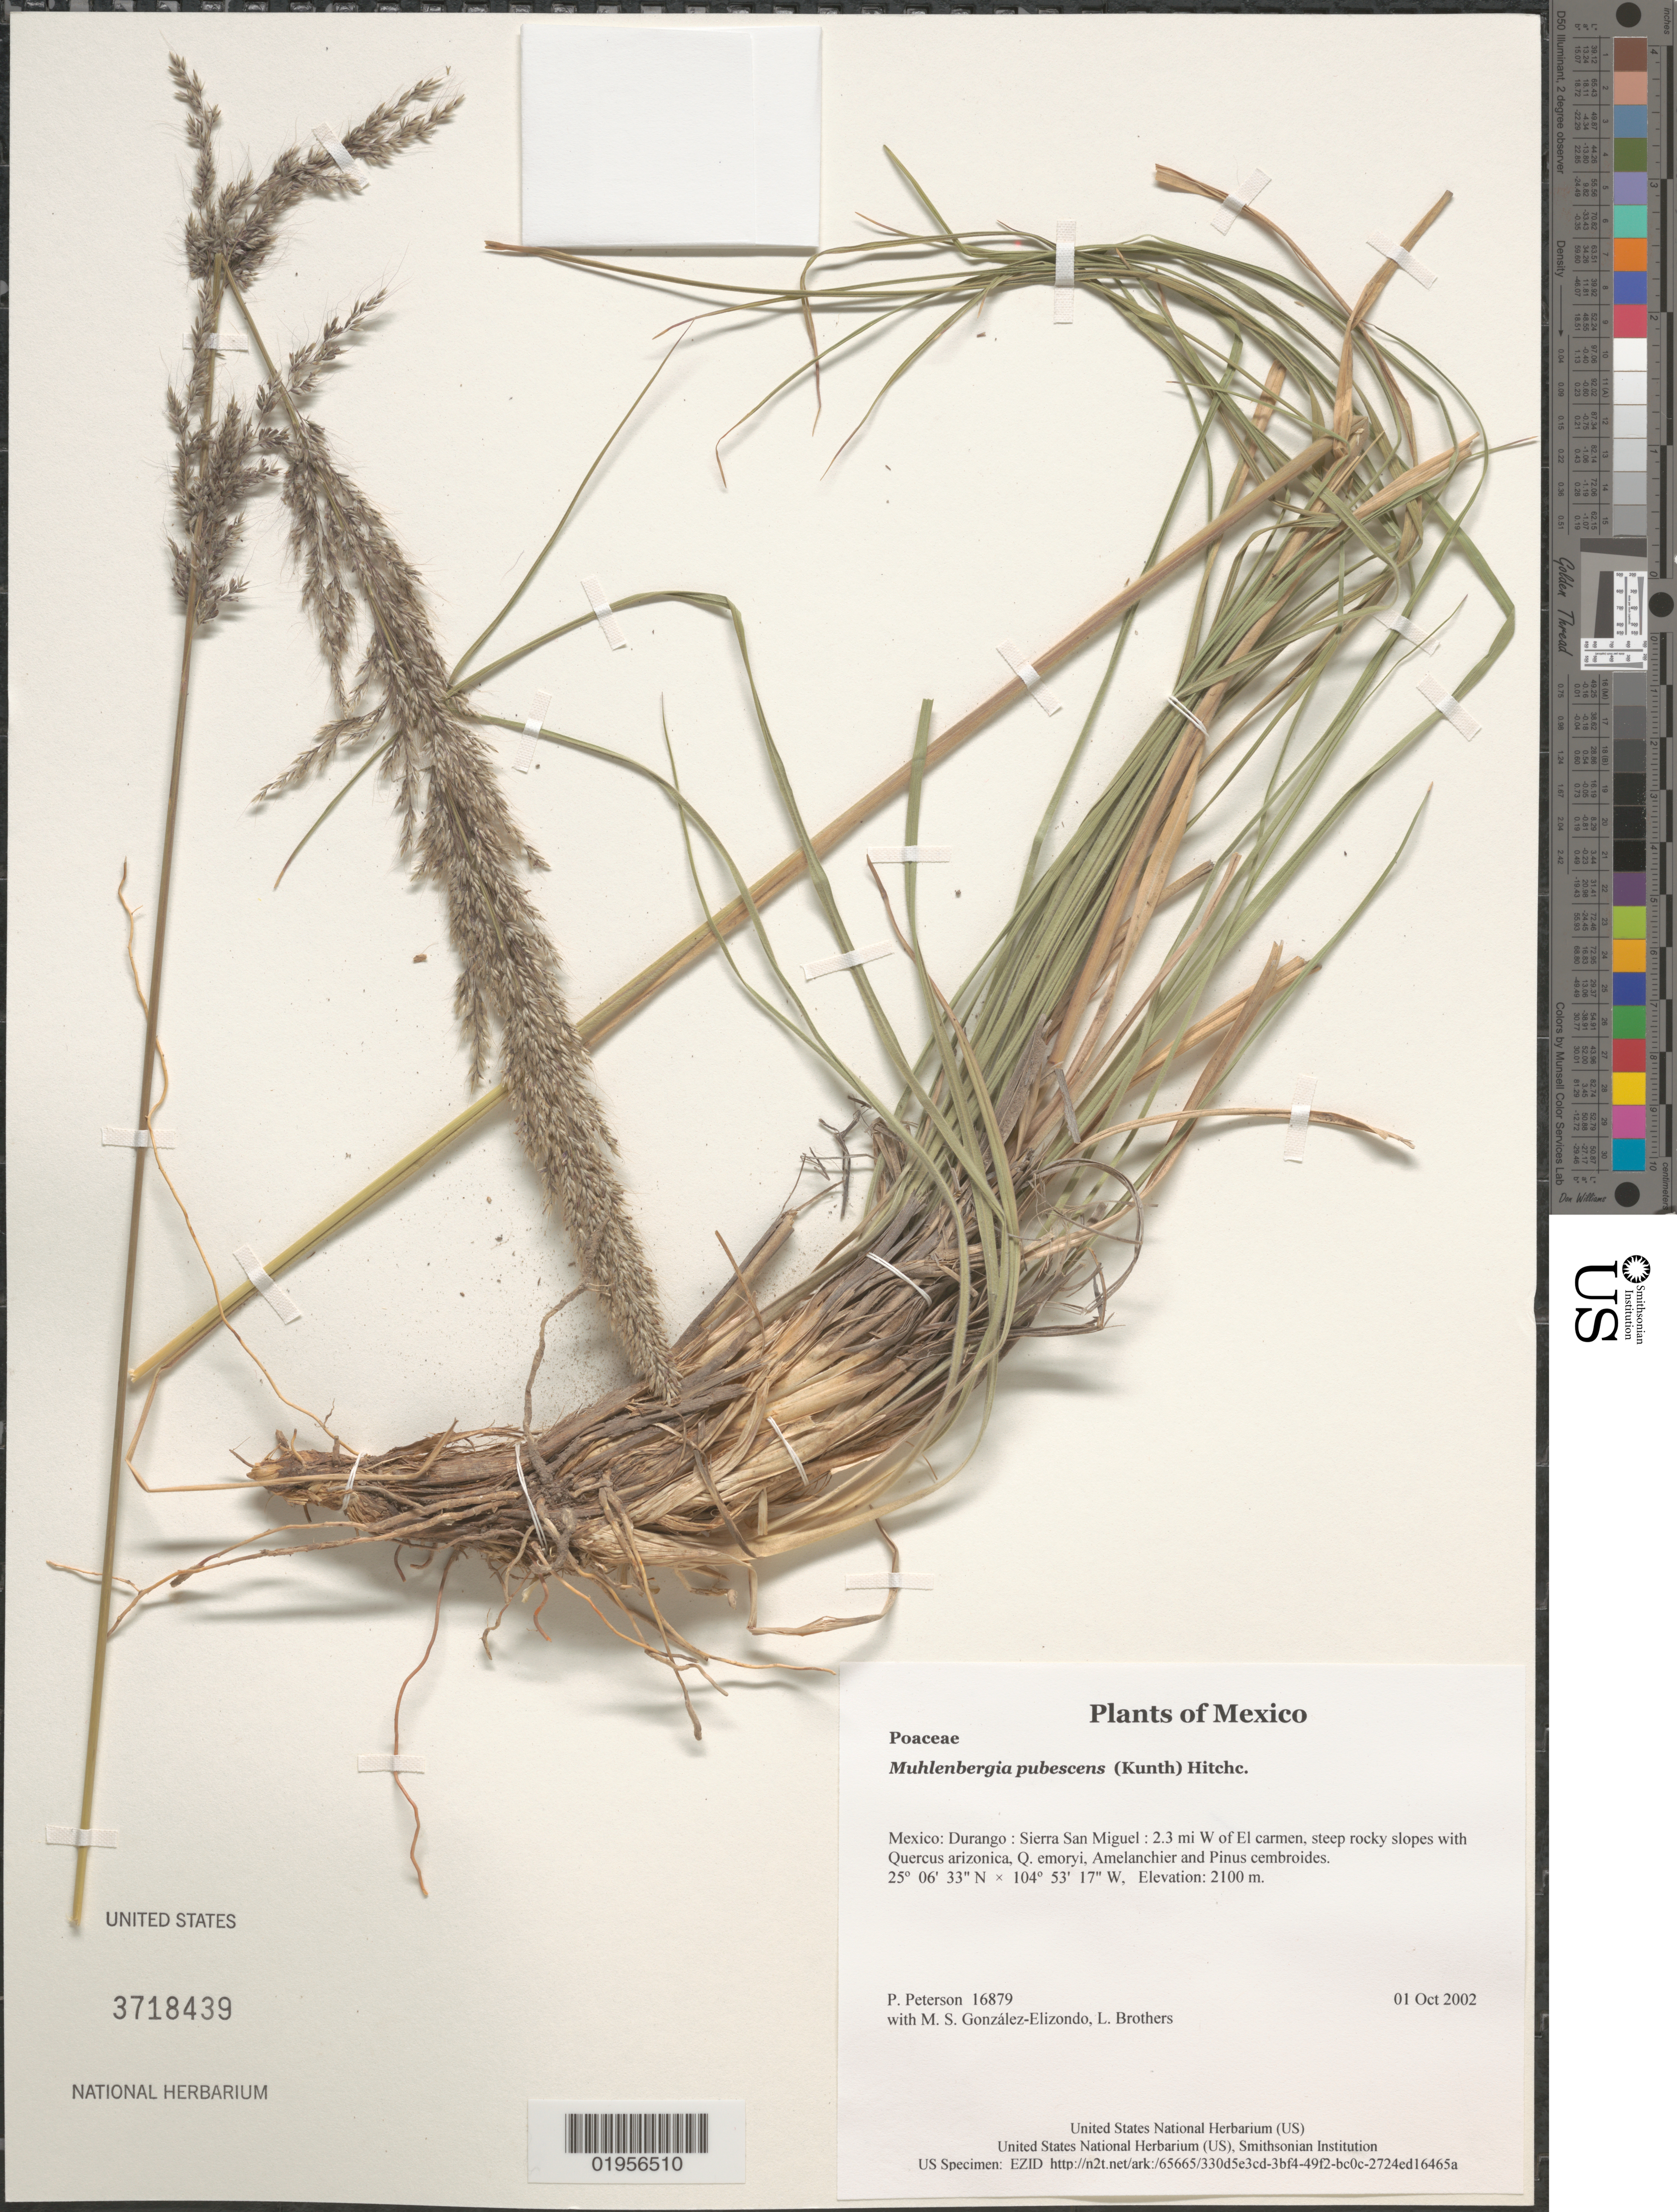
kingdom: Plantae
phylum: Tracheophyta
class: Liliopsida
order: Poales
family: Poaceae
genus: Muhlenbergia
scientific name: Muhlenbergia pubescens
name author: (Kunth) Hitchc.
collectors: P. M. Peterson, M. S. González-Elizondo & L. E. Brothers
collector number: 16879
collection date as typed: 01 Oct 2002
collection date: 2002-10-01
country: Mexico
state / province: Durango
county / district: Sierra San Miguel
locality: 2.3 mi W of El carmen, steep rocky slopes with Quercus arizonica, Q. emoryi, Amelanchier and Pinus cembroides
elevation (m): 2100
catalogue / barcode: US 3718439